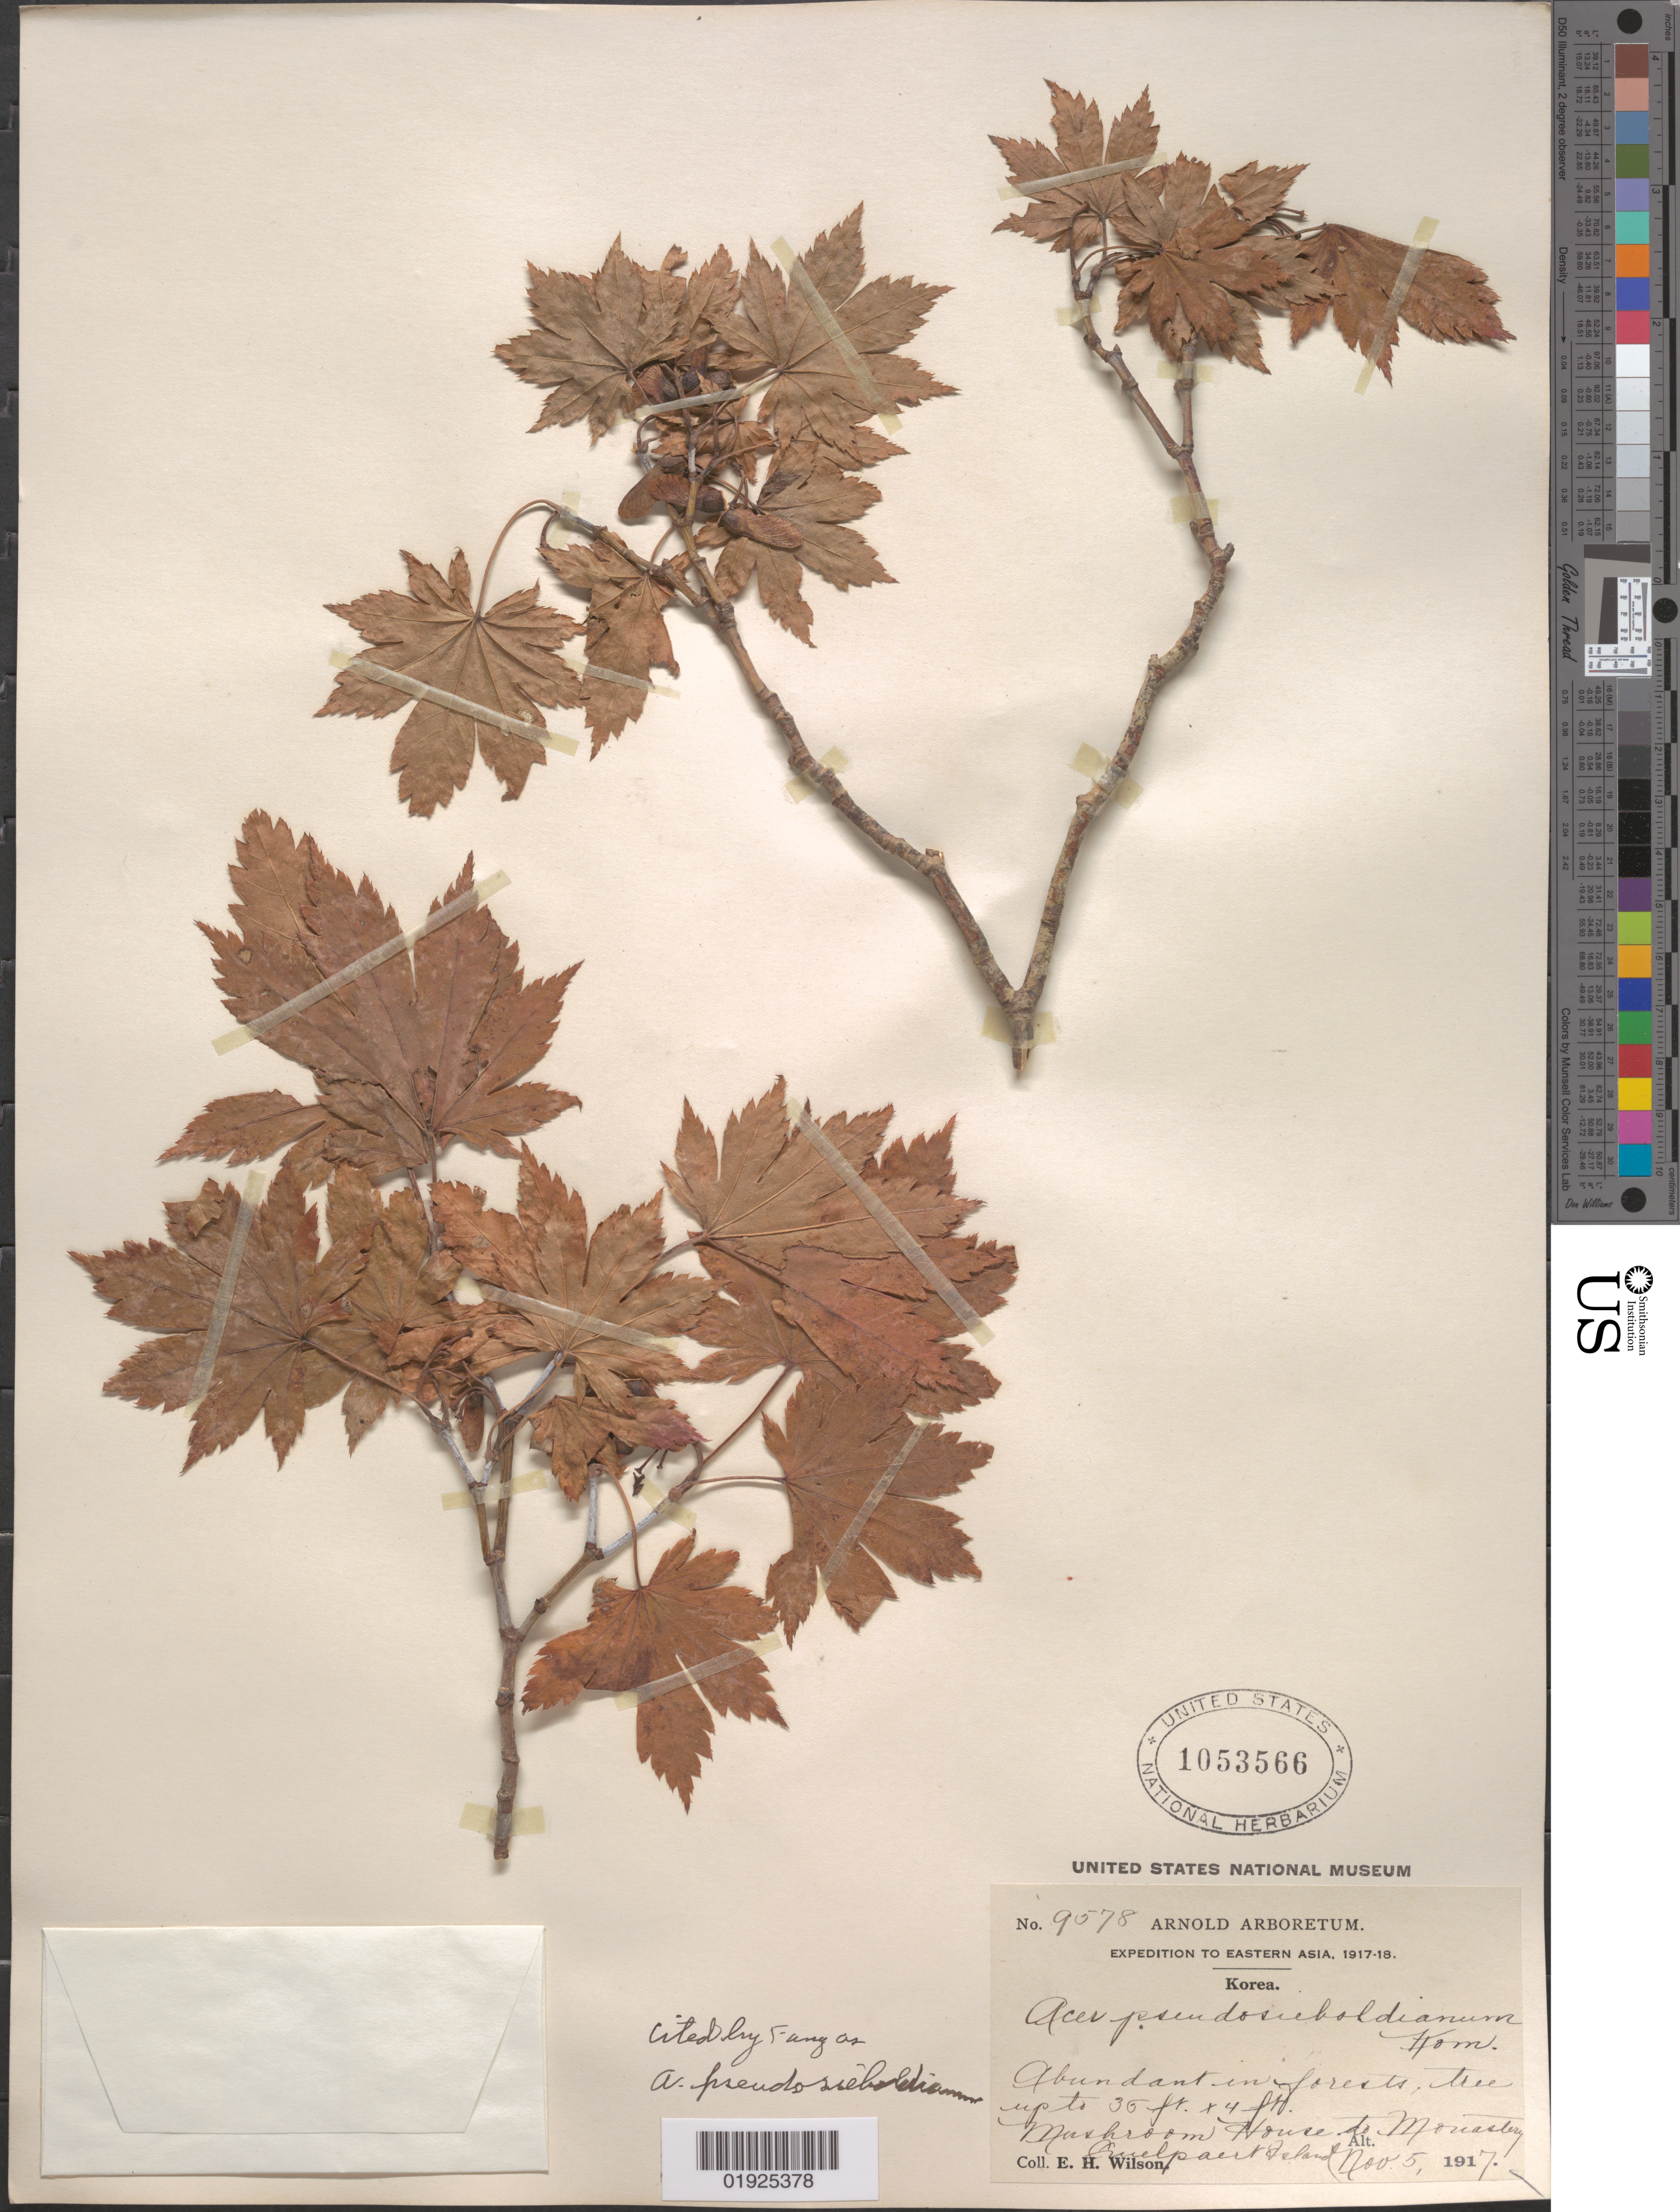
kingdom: Plantae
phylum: Tracheophyta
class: Magnoliopsida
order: Sapindales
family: Sapindaceae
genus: Acer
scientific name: Acer pseudosieboldianum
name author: (Pax) Kom.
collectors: E. H. Wilson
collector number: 9578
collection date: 1917-11-05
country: South Korea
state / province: Jeju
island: Quelpaert (Cheju)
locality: Mushroom House to Monastery, Quelpaert Island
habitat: Abundant in forests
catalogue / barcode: US 1053566